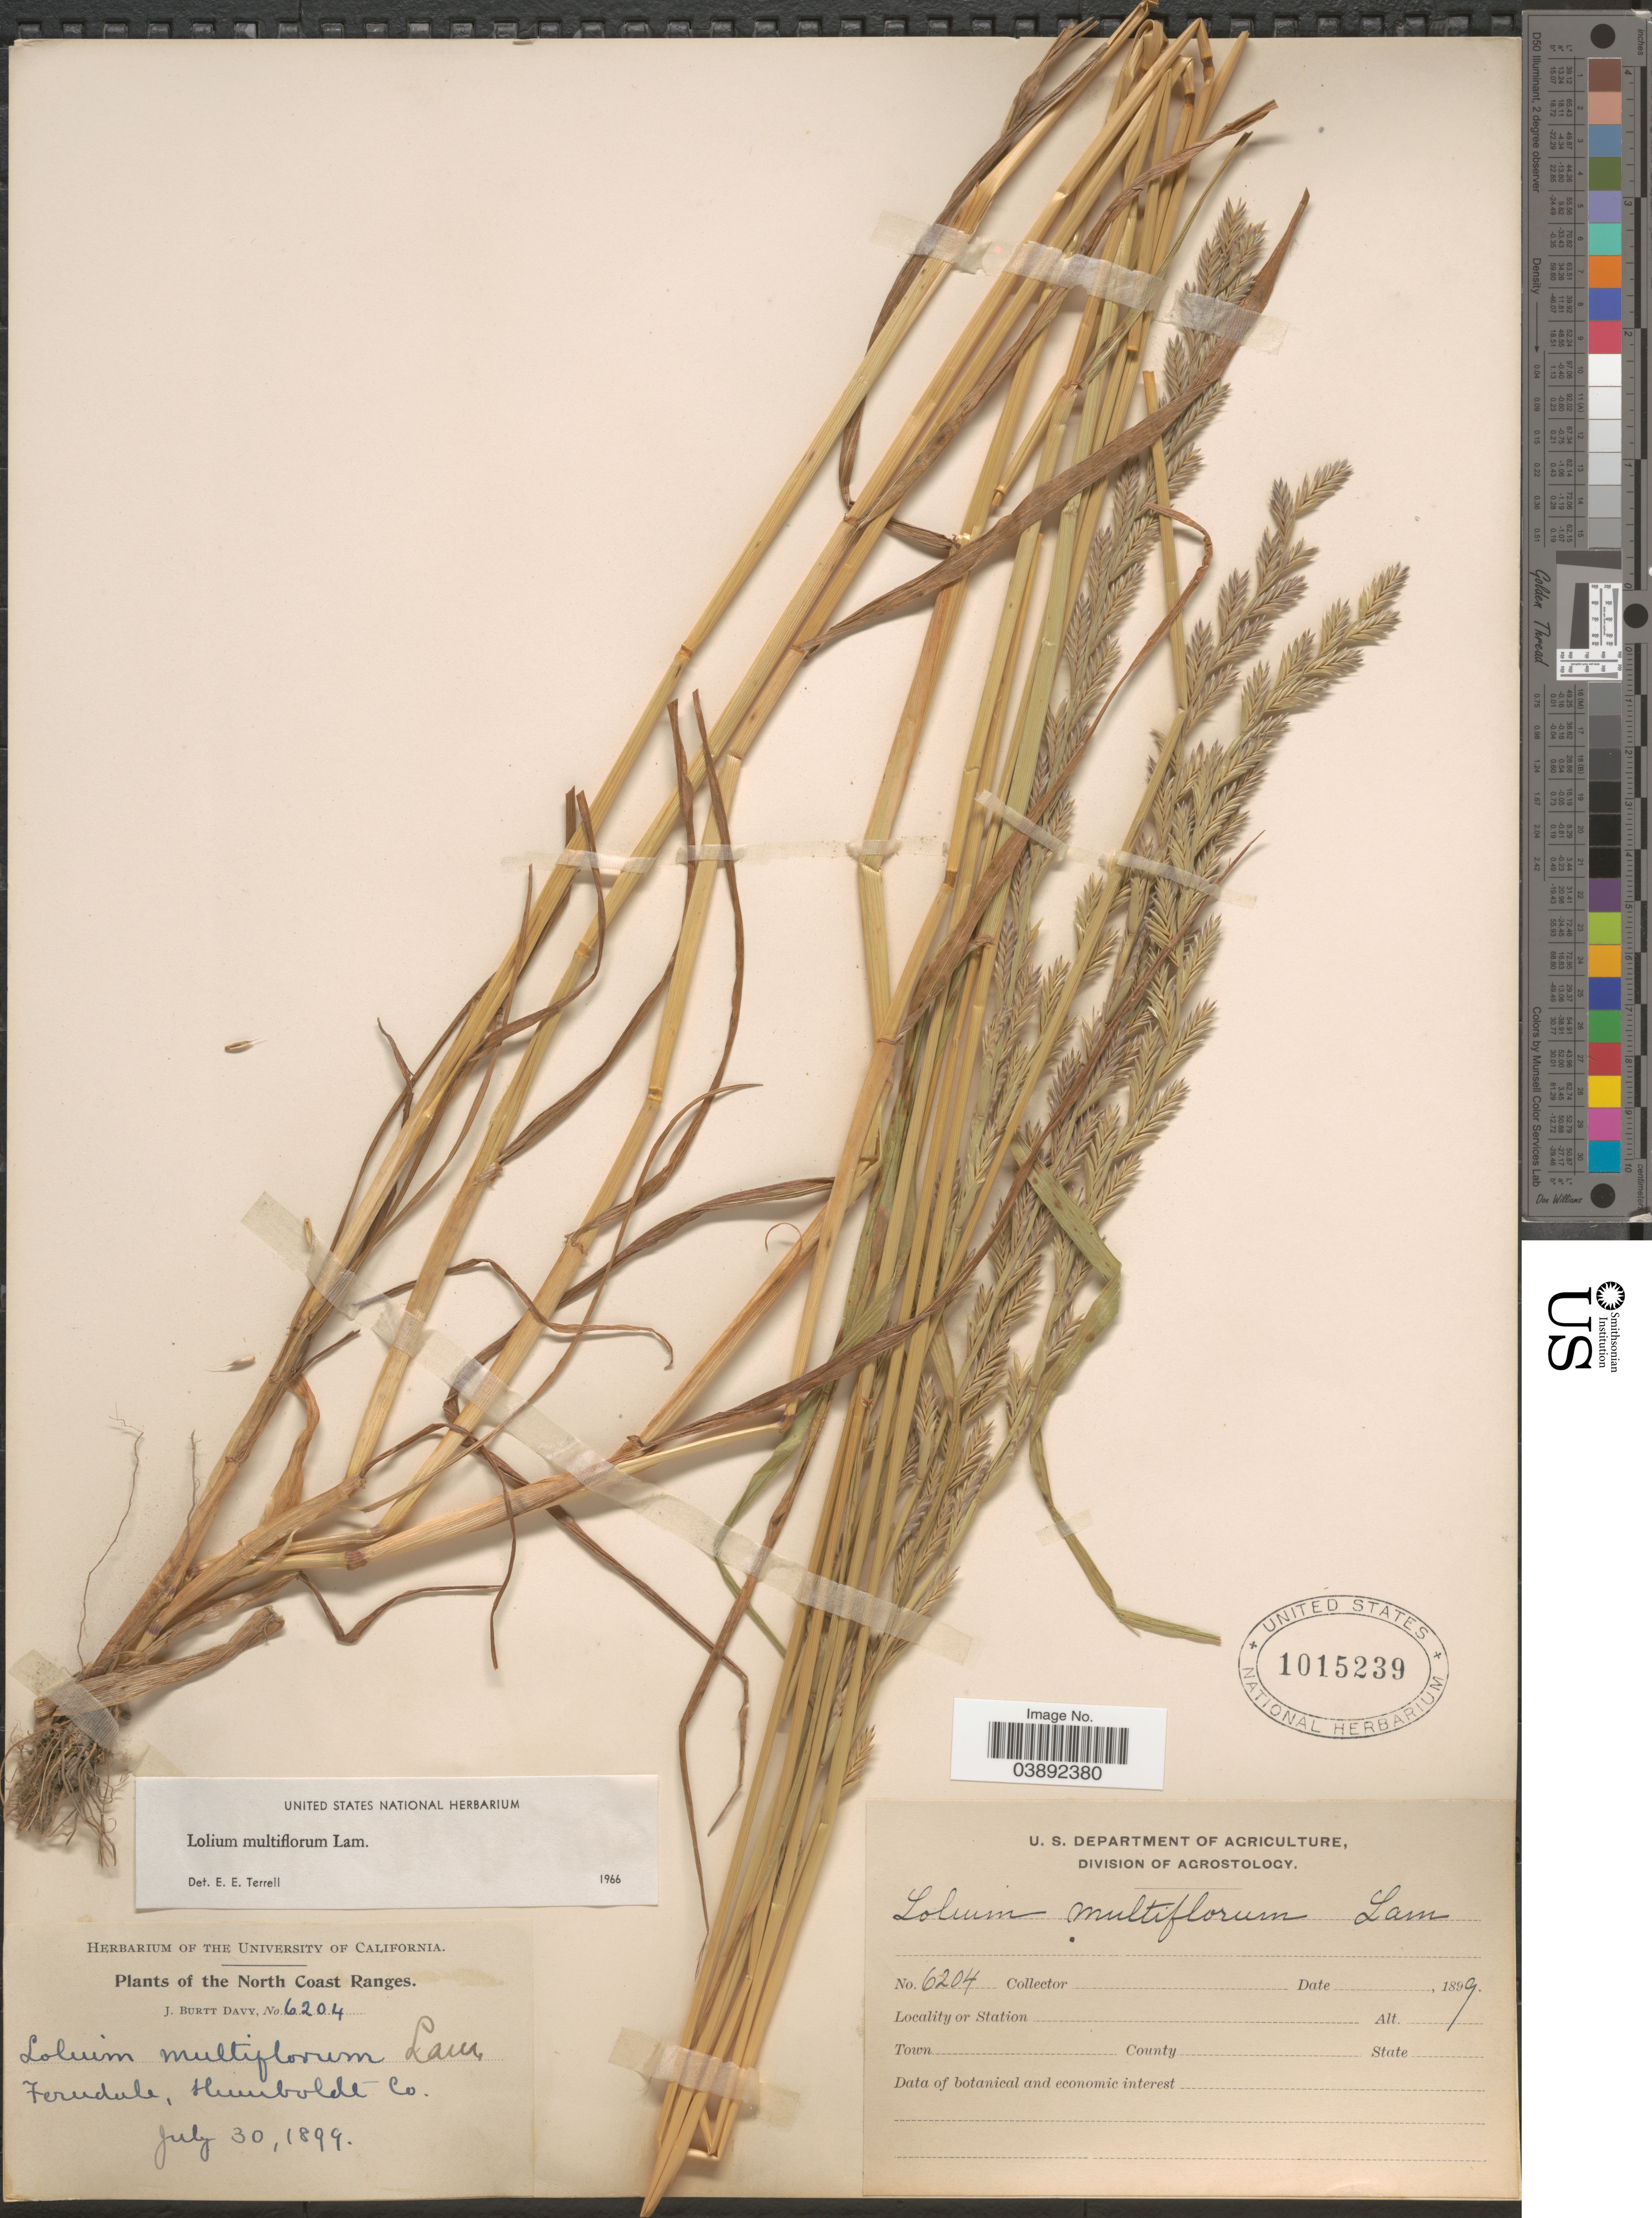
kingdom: Plantae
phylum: Tracheophyta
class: Liliopsida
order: Poales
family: Poaceae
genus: Lolium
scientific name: Lolium multiflorum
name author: Lam.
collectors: J. Burtt Davy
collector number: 6204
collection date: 1899-07-30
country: United States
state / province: California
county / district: Humboldt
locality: The North Coast Ranges. Ferndale, Humboldt Co.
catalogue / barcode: US 1015239